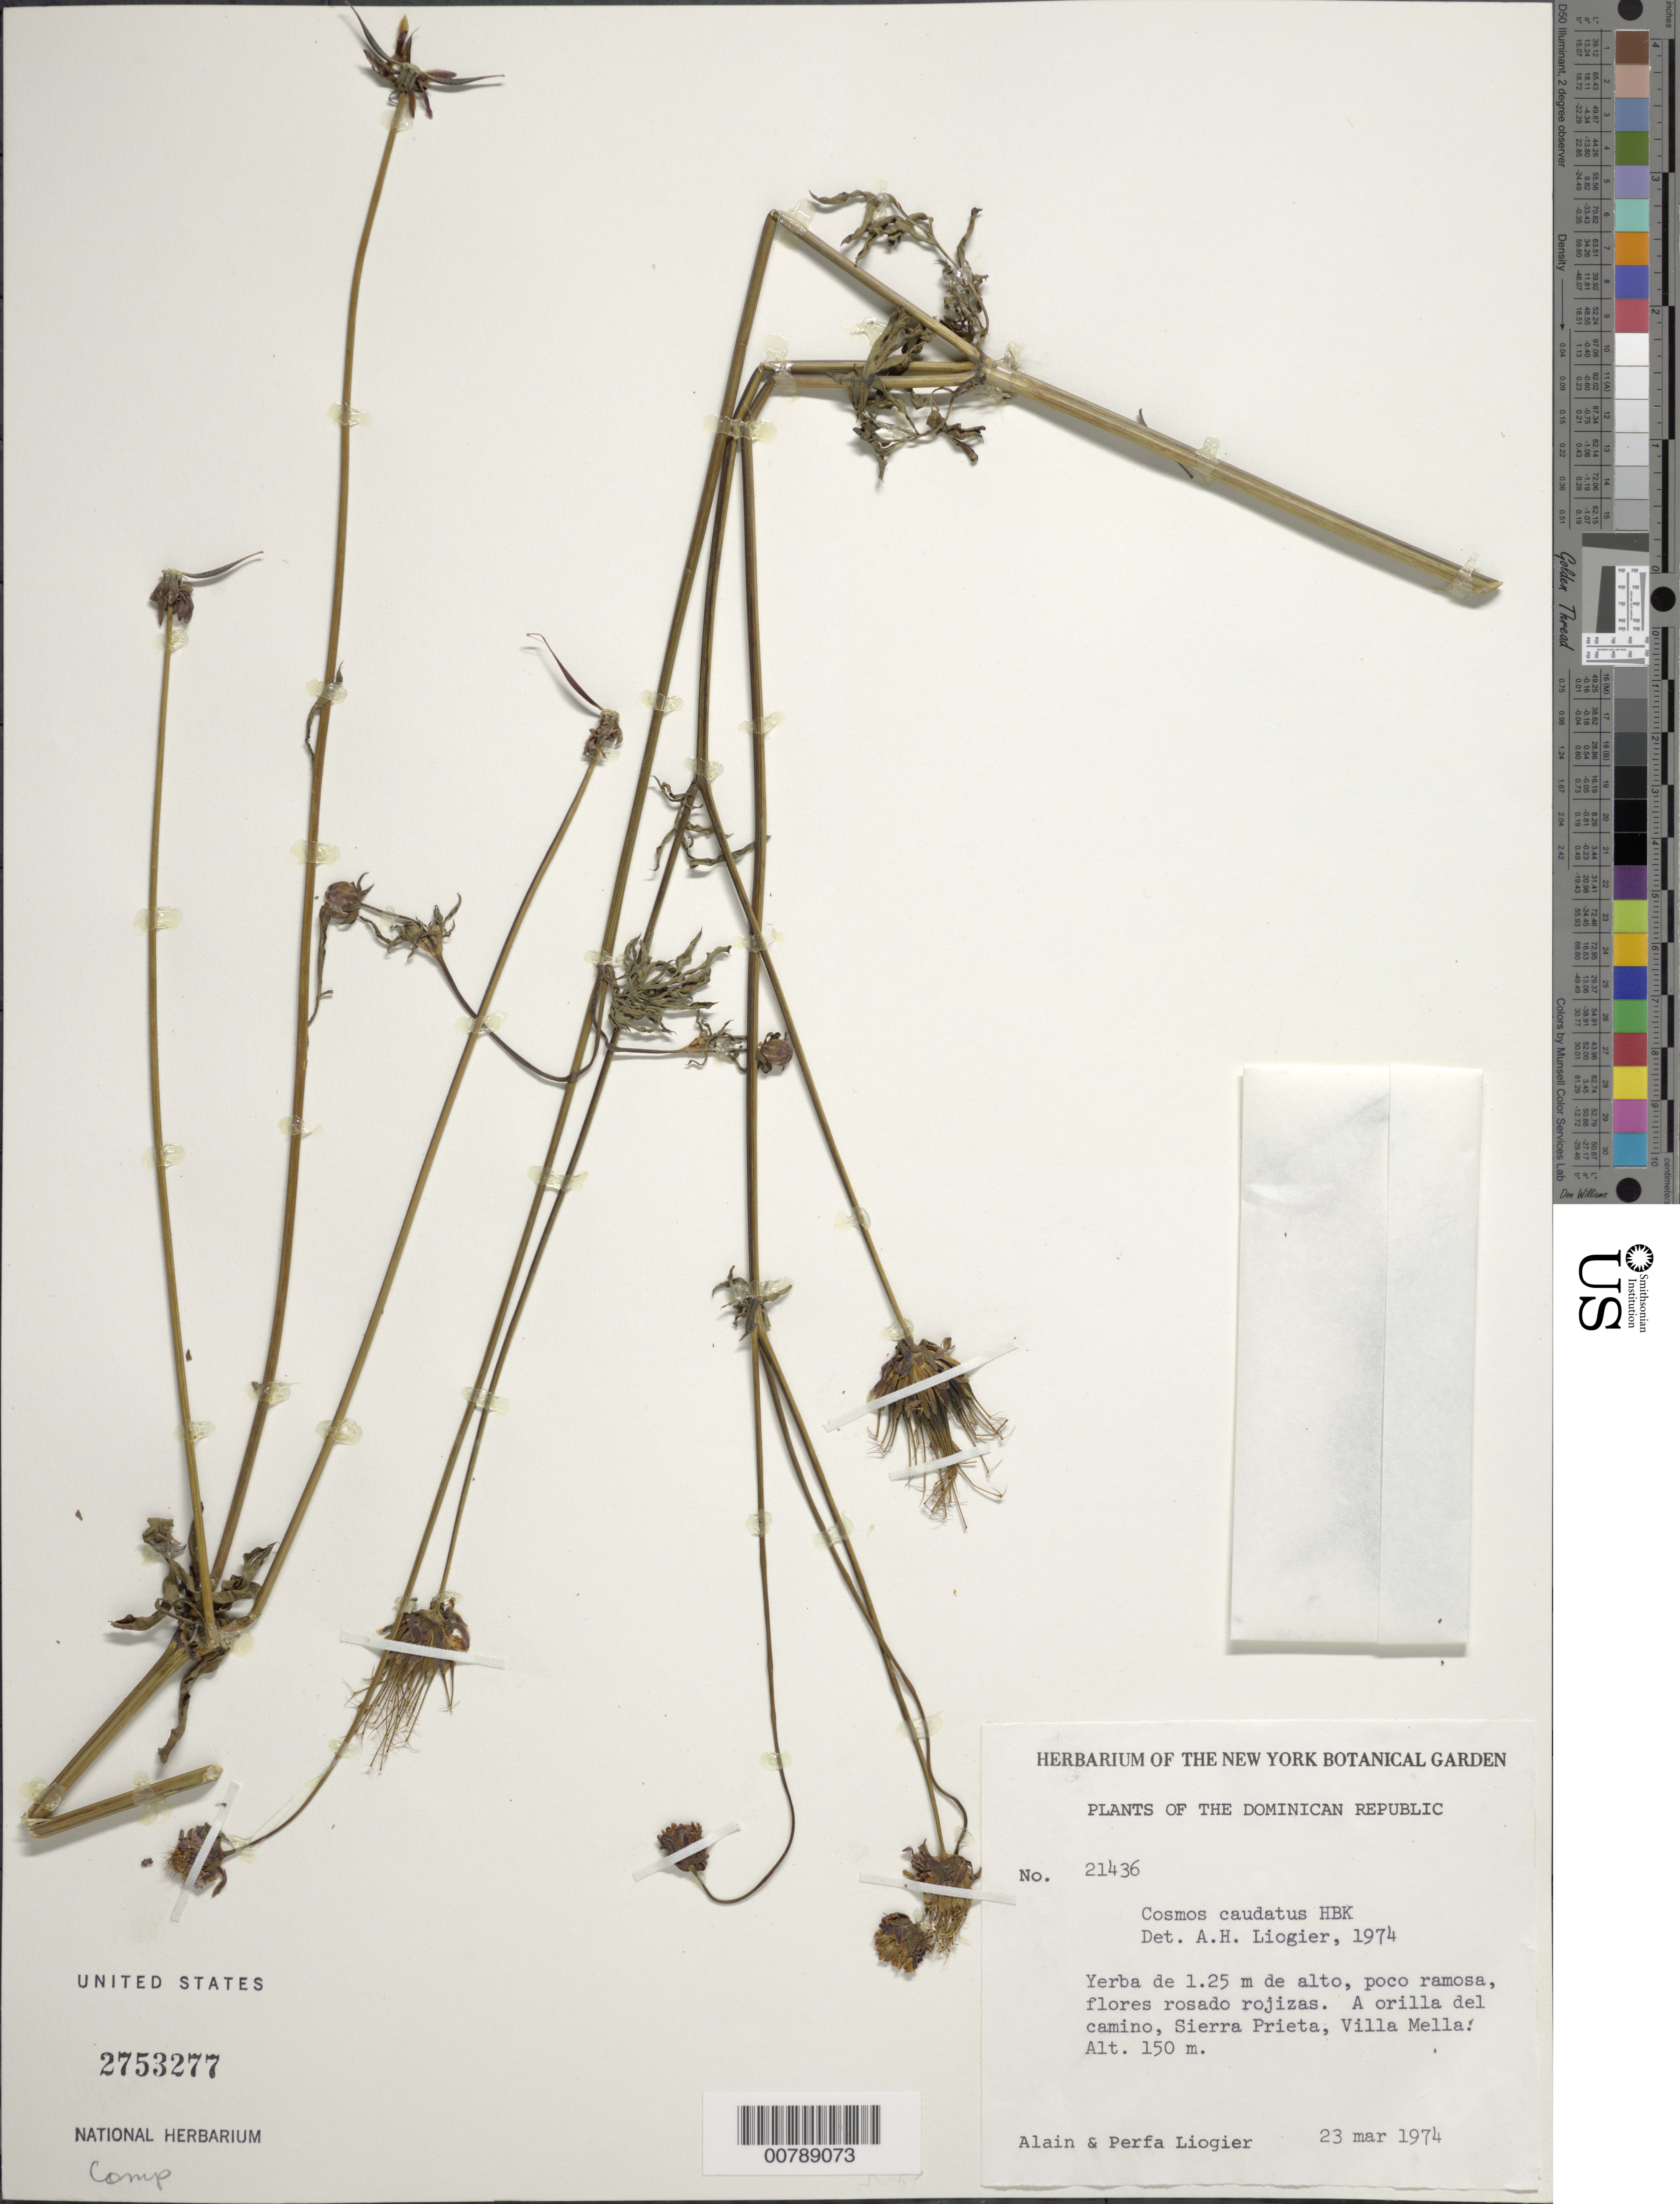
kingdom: Plantae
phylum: Tracheophyta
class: Magnoliopsida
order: Asterales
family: Asteraceae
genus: Cosmos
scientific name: Cosmos caudatus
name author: Kunth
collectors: A. H. Liogier & M. P. Liogier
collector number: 21436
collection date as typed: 23 Mar 1974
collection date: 1974-03-23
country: Dominican Republic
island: Hispaniola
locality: A orilla del camino, Sierra Prieta, Villa Mella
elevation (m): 150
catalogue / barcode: US 2753277